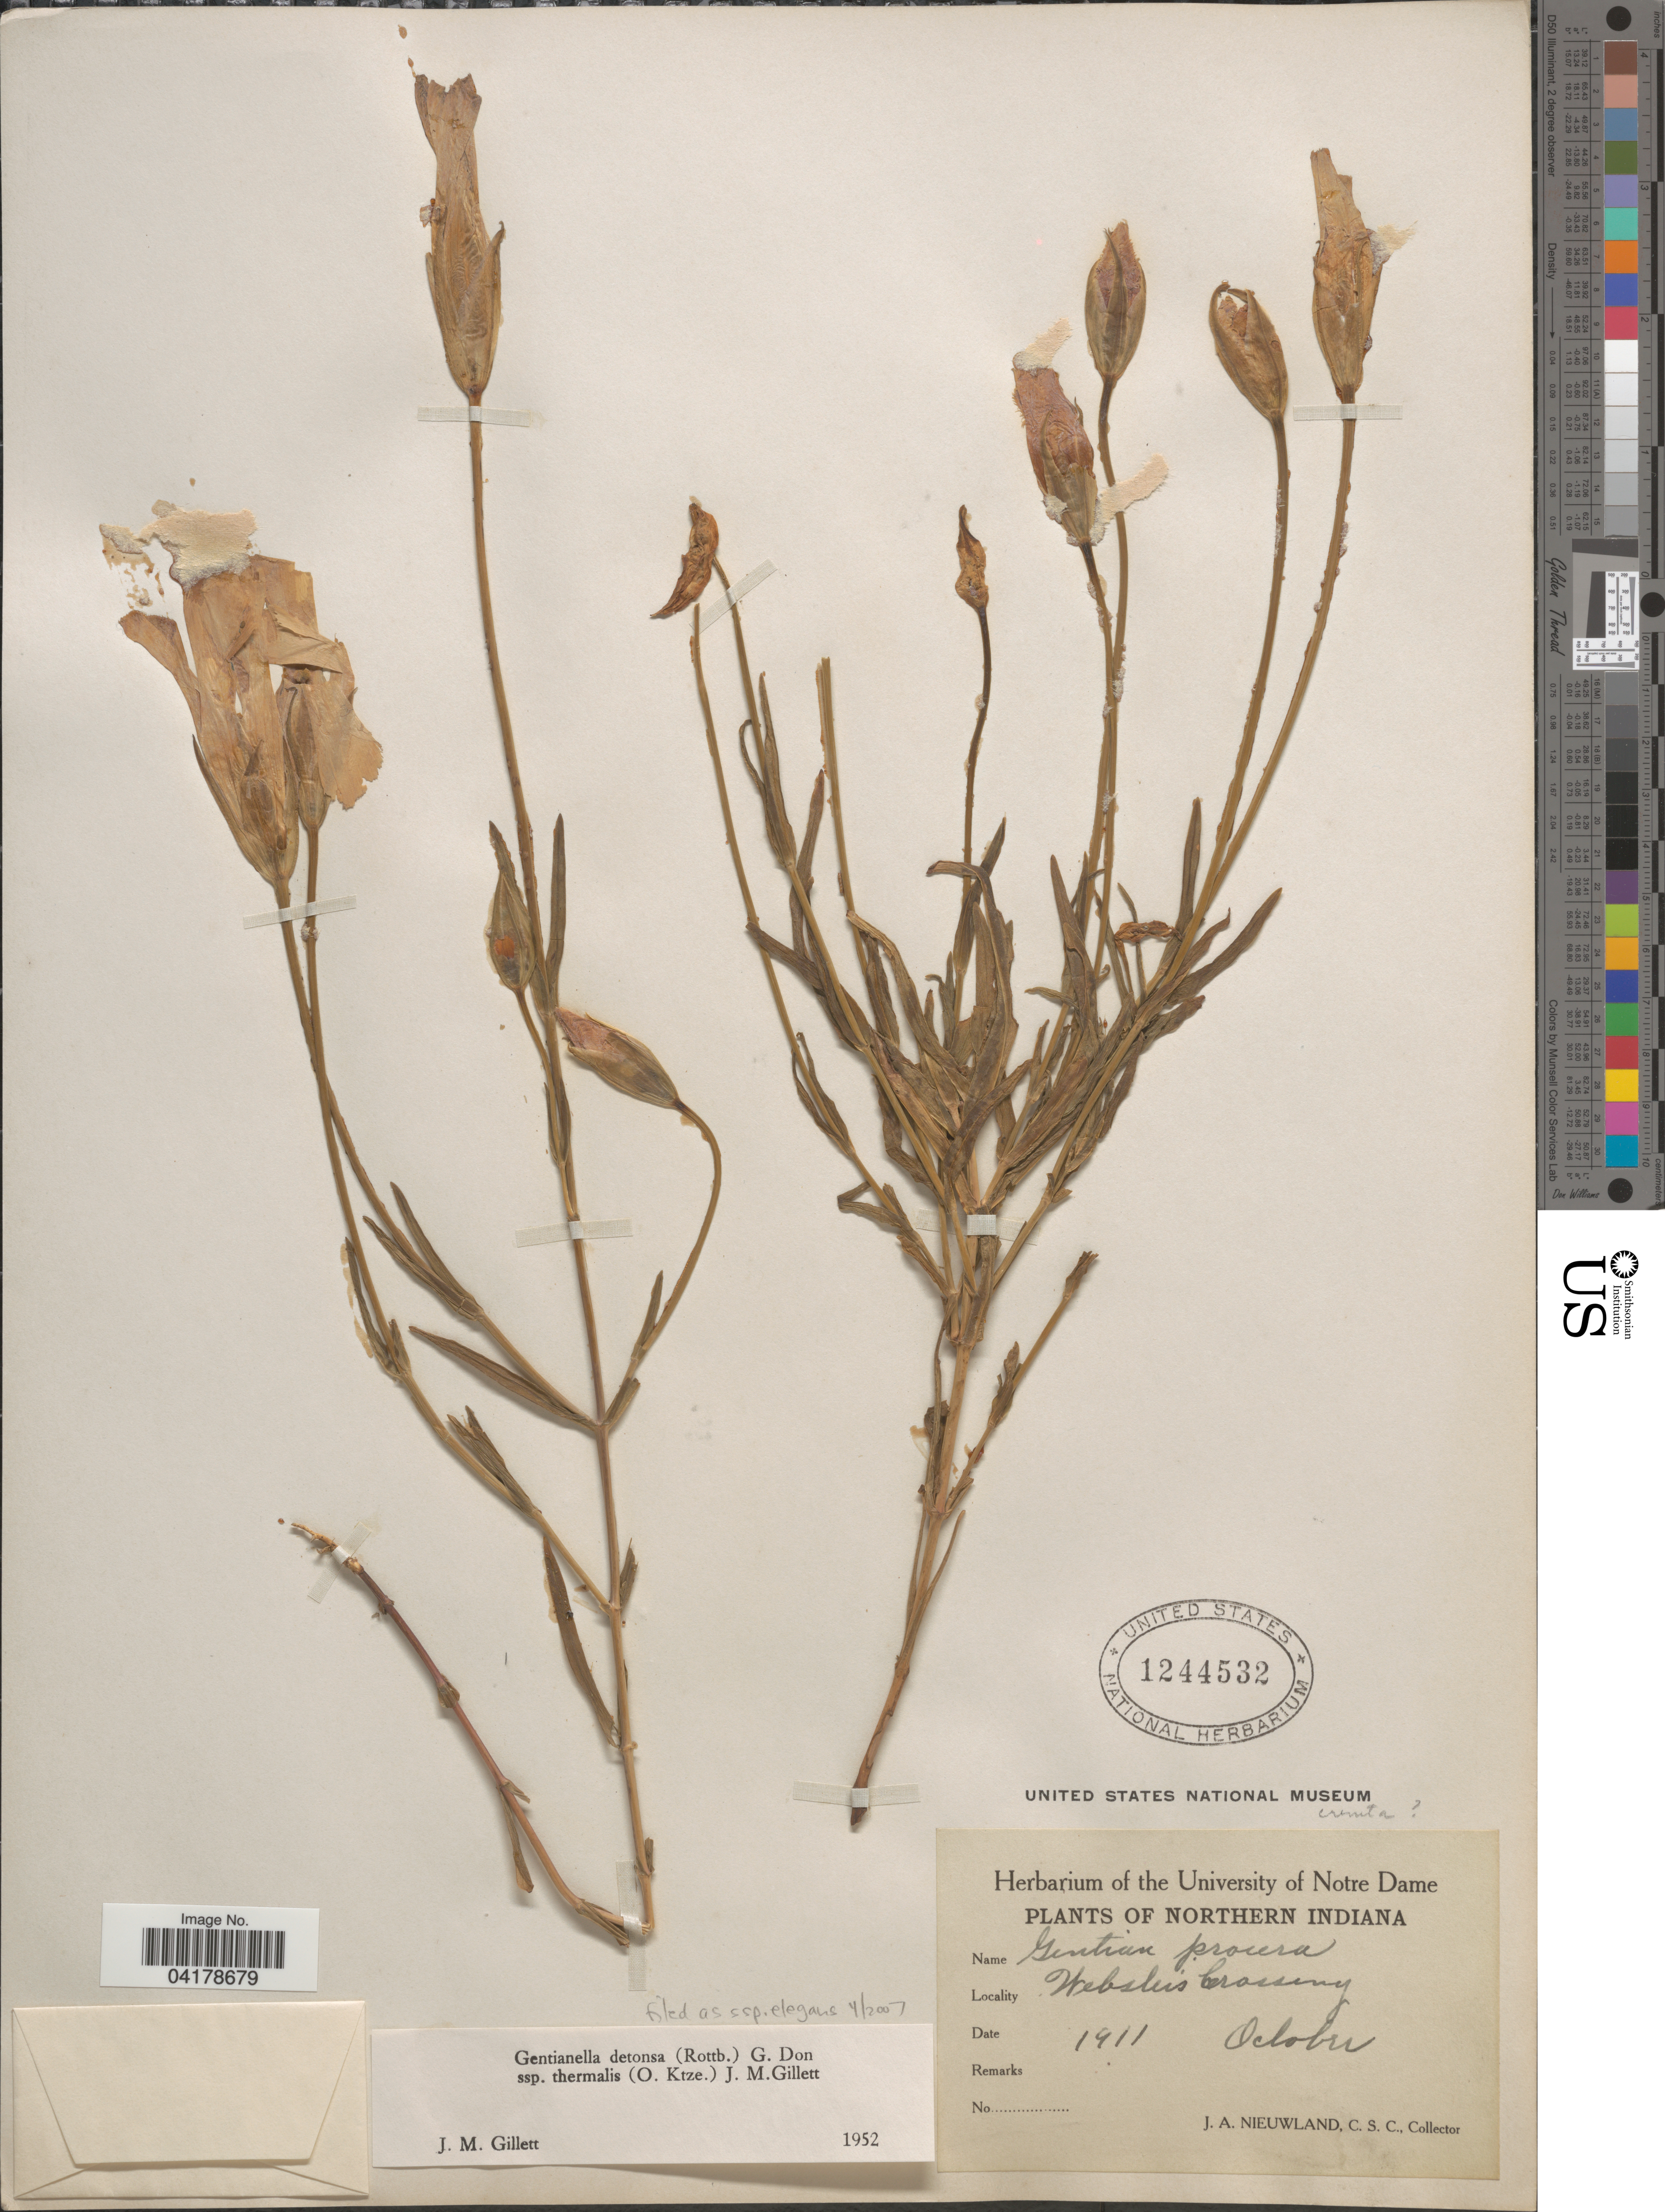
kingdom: Plantae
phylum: Tracheophyta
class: Magnoliopsida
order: Gentianales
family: Gentianaceae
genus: Gentianella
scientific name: Gentianella detonsa subsp. thermalis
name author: (Kuntze) J.M. Gillett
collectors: J. A. Nieuwland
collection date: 1911-10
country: United States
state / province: Indiana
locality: Northern Indiana.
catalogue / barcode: US 1244532